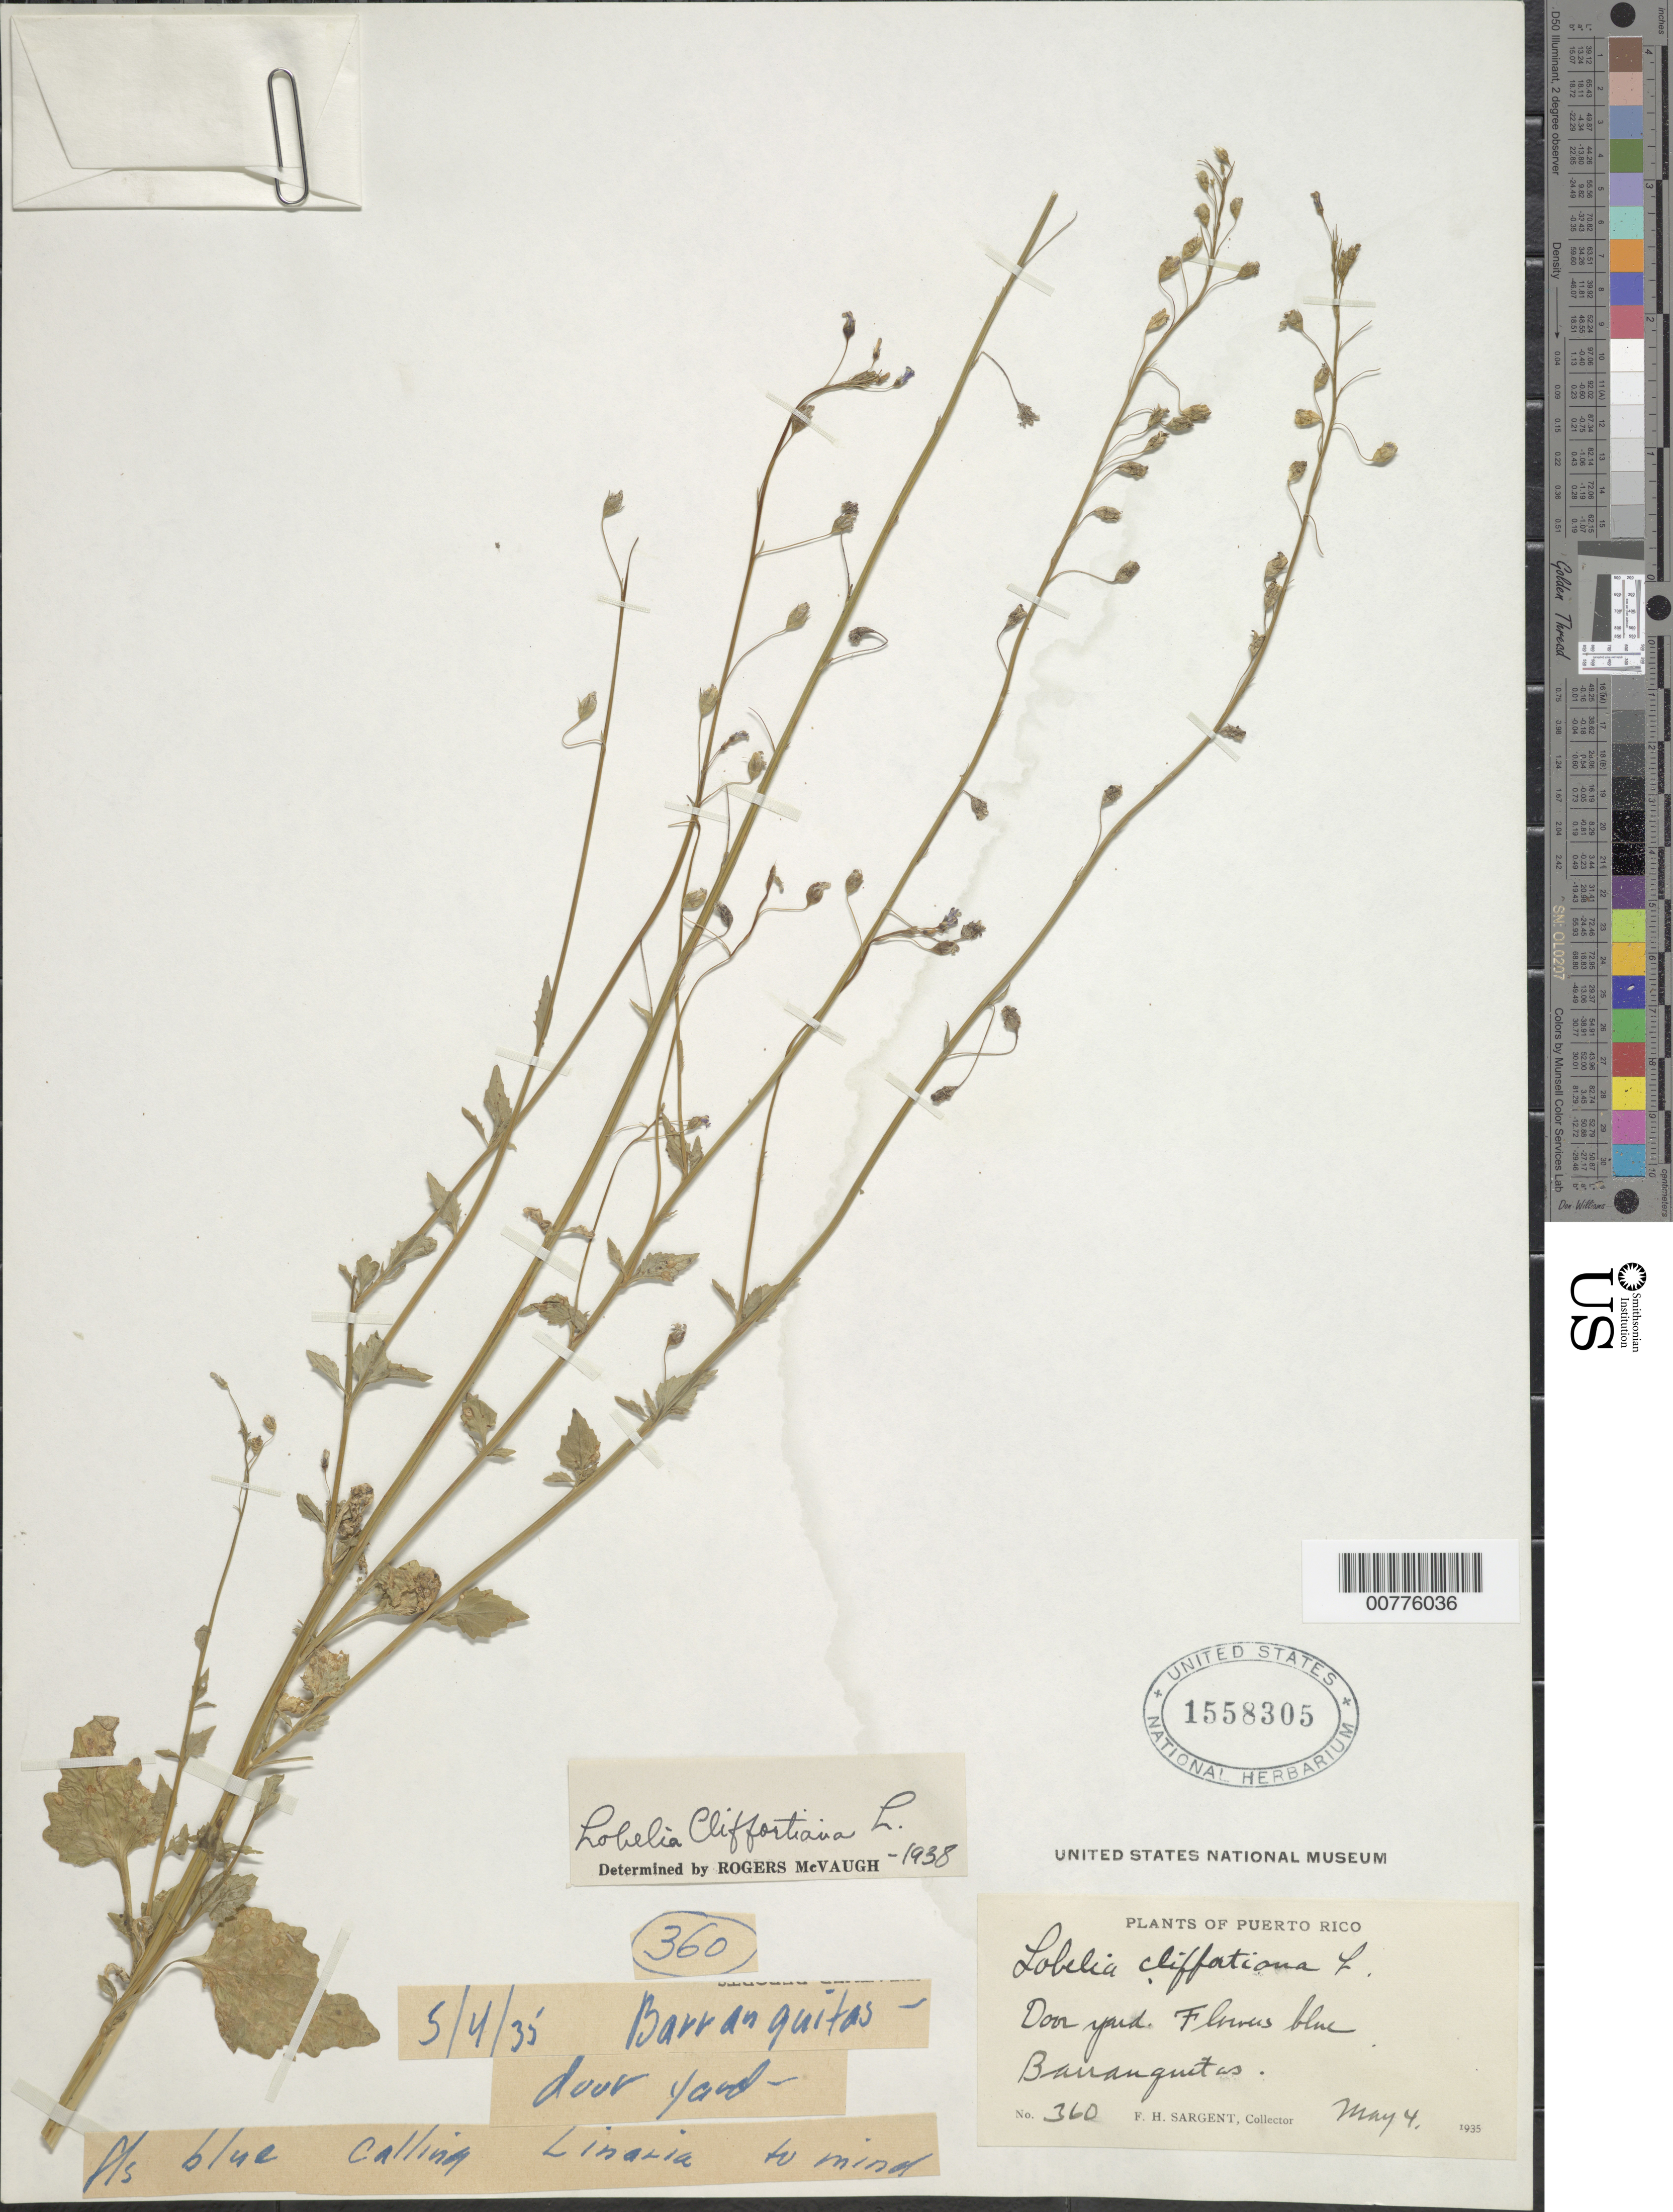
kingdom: Plantae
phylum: Tracheophyta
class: Magnoliopsida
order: Asterales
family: Campanulaceae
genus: Lobelia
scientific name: Lobelia cliffortiana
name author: L.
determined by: McVaugh, R.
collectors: F. H. Sargent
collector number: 360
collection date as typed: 04 May 1935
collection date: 1935-05-04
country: Puerto Rico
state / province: Barranquitas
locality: Barranquitas. Door yard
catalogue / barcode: US 1558305